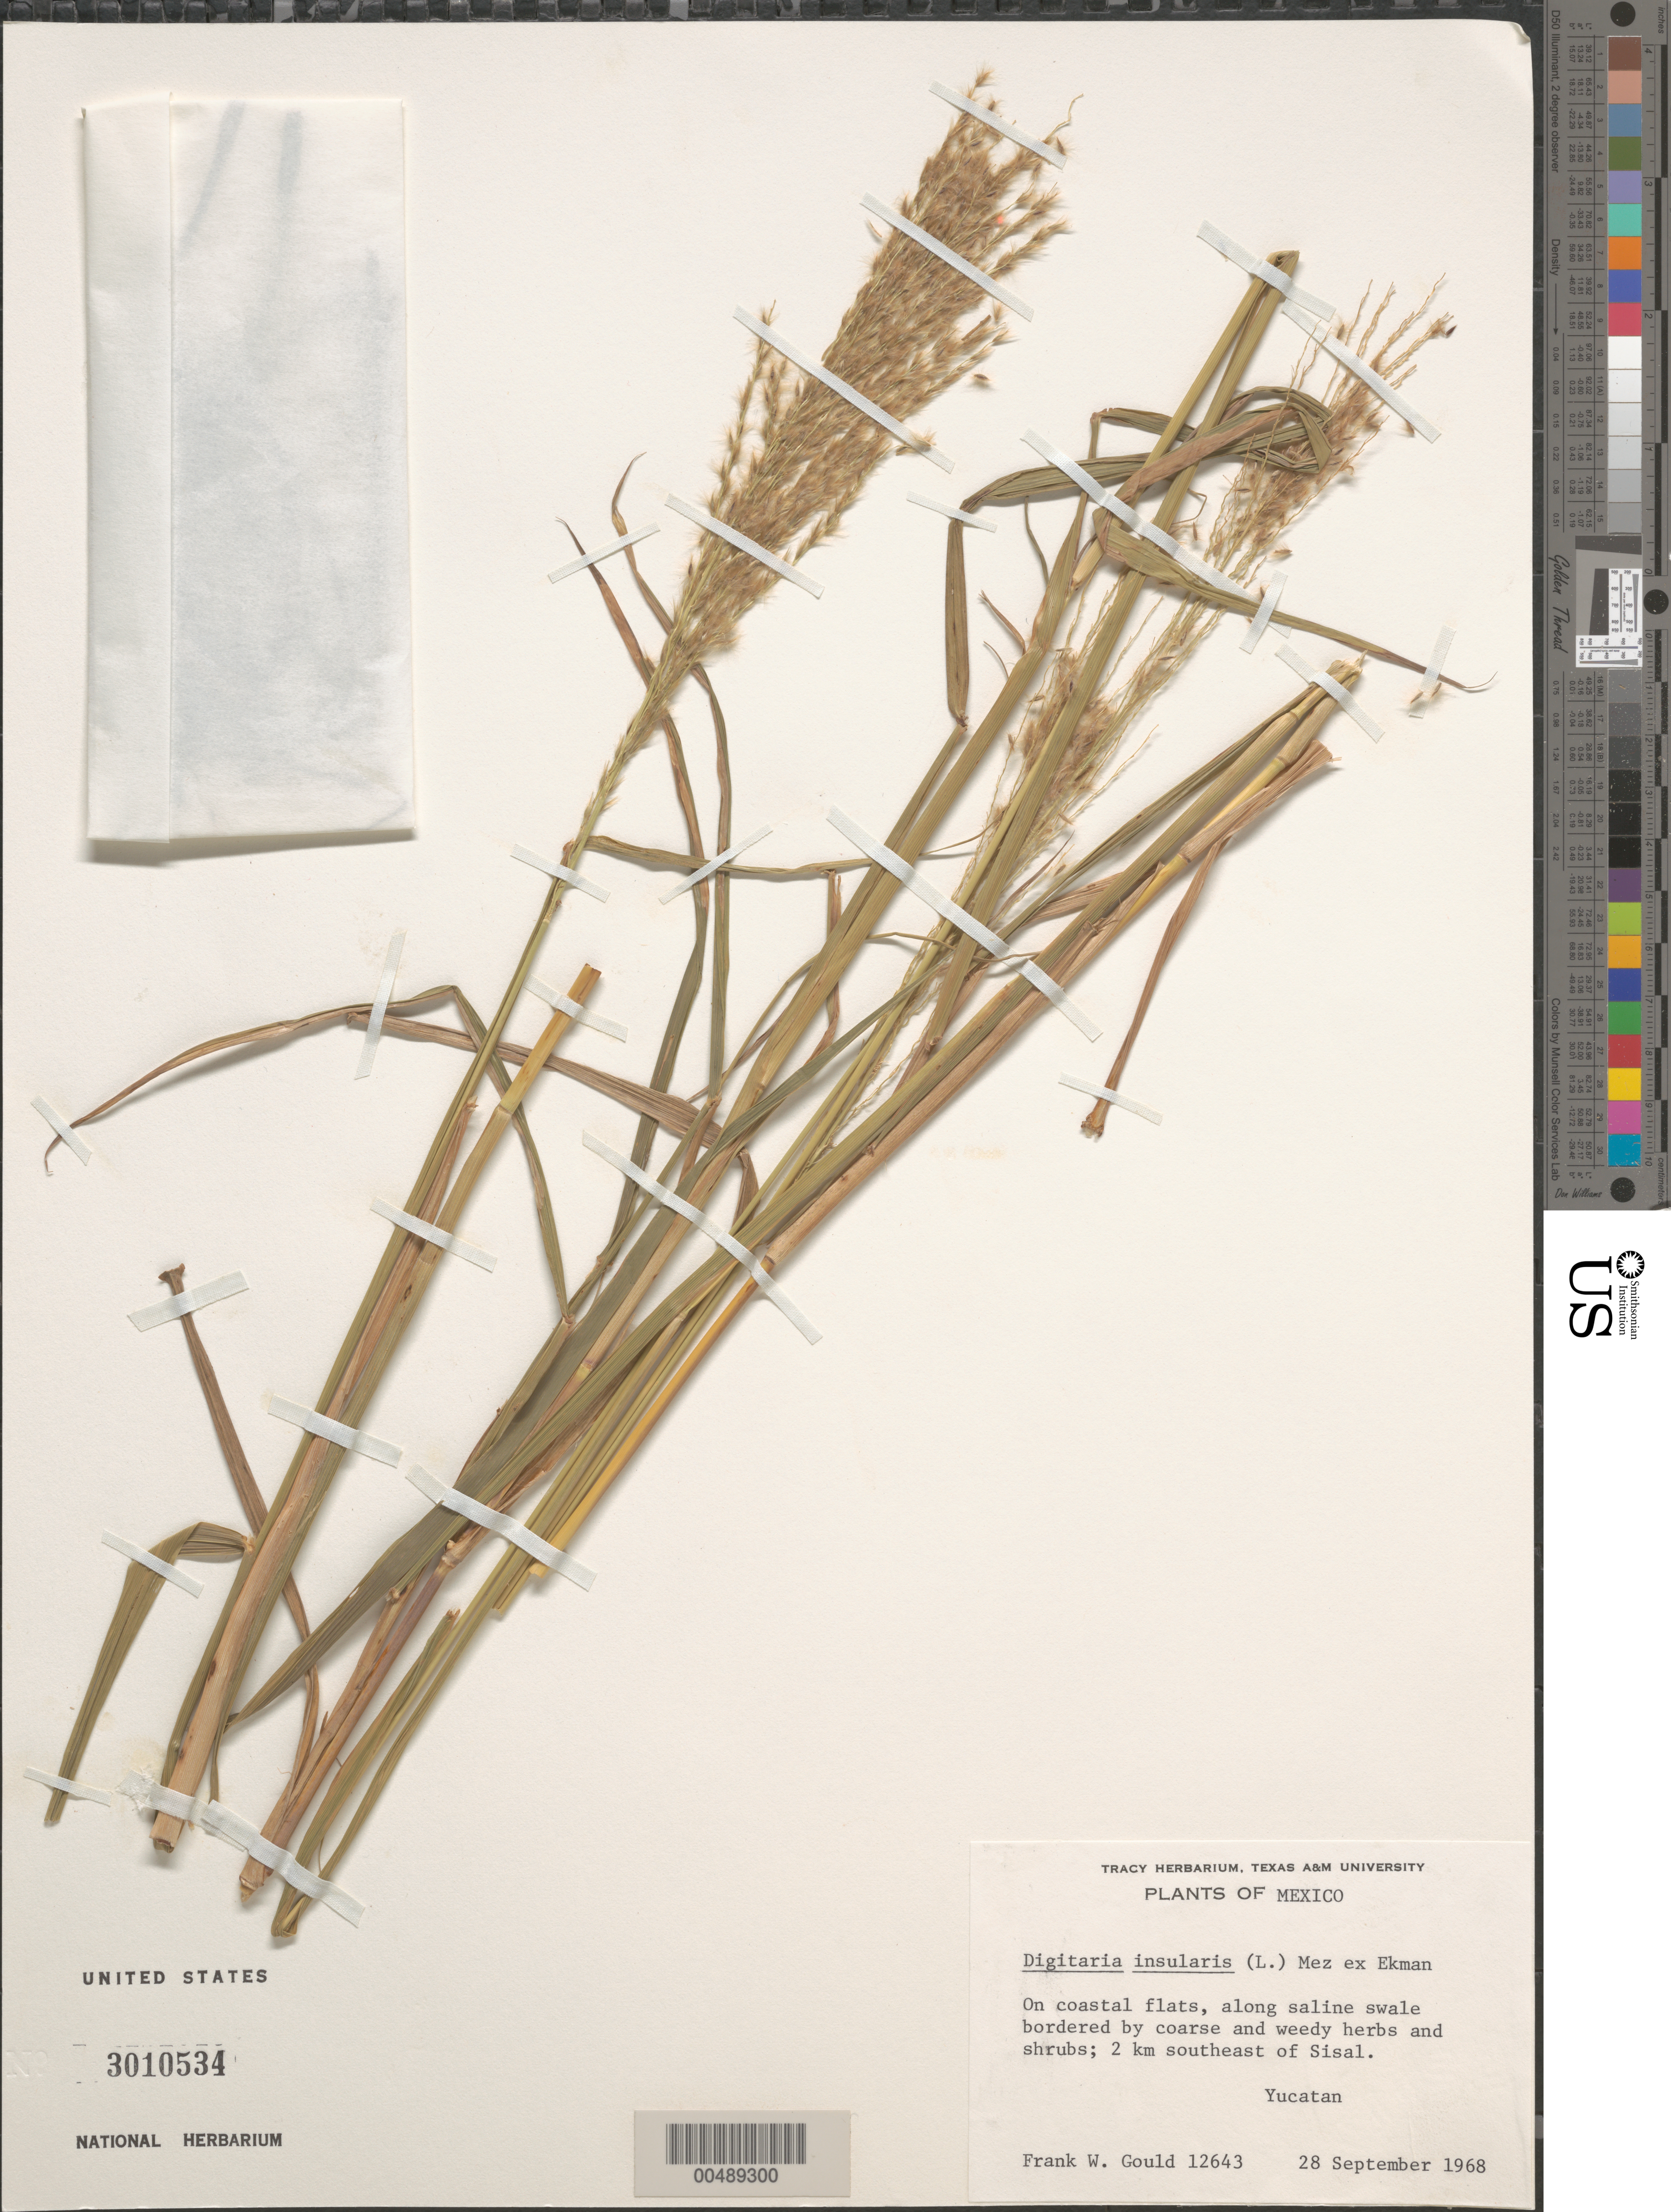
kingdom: Plantae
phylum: Tracheophyta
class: Liliopsida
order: Poales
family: Poaceae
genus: Digitaria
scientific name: Digitaria insularis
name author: (L.) Fedde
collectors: F. W. Gould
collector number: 12643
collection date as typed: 28 Sep 1968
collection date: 1968-09-28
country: Mexico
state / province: Yucatan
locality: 2 km SE of Sisal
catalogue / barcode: US 3010534